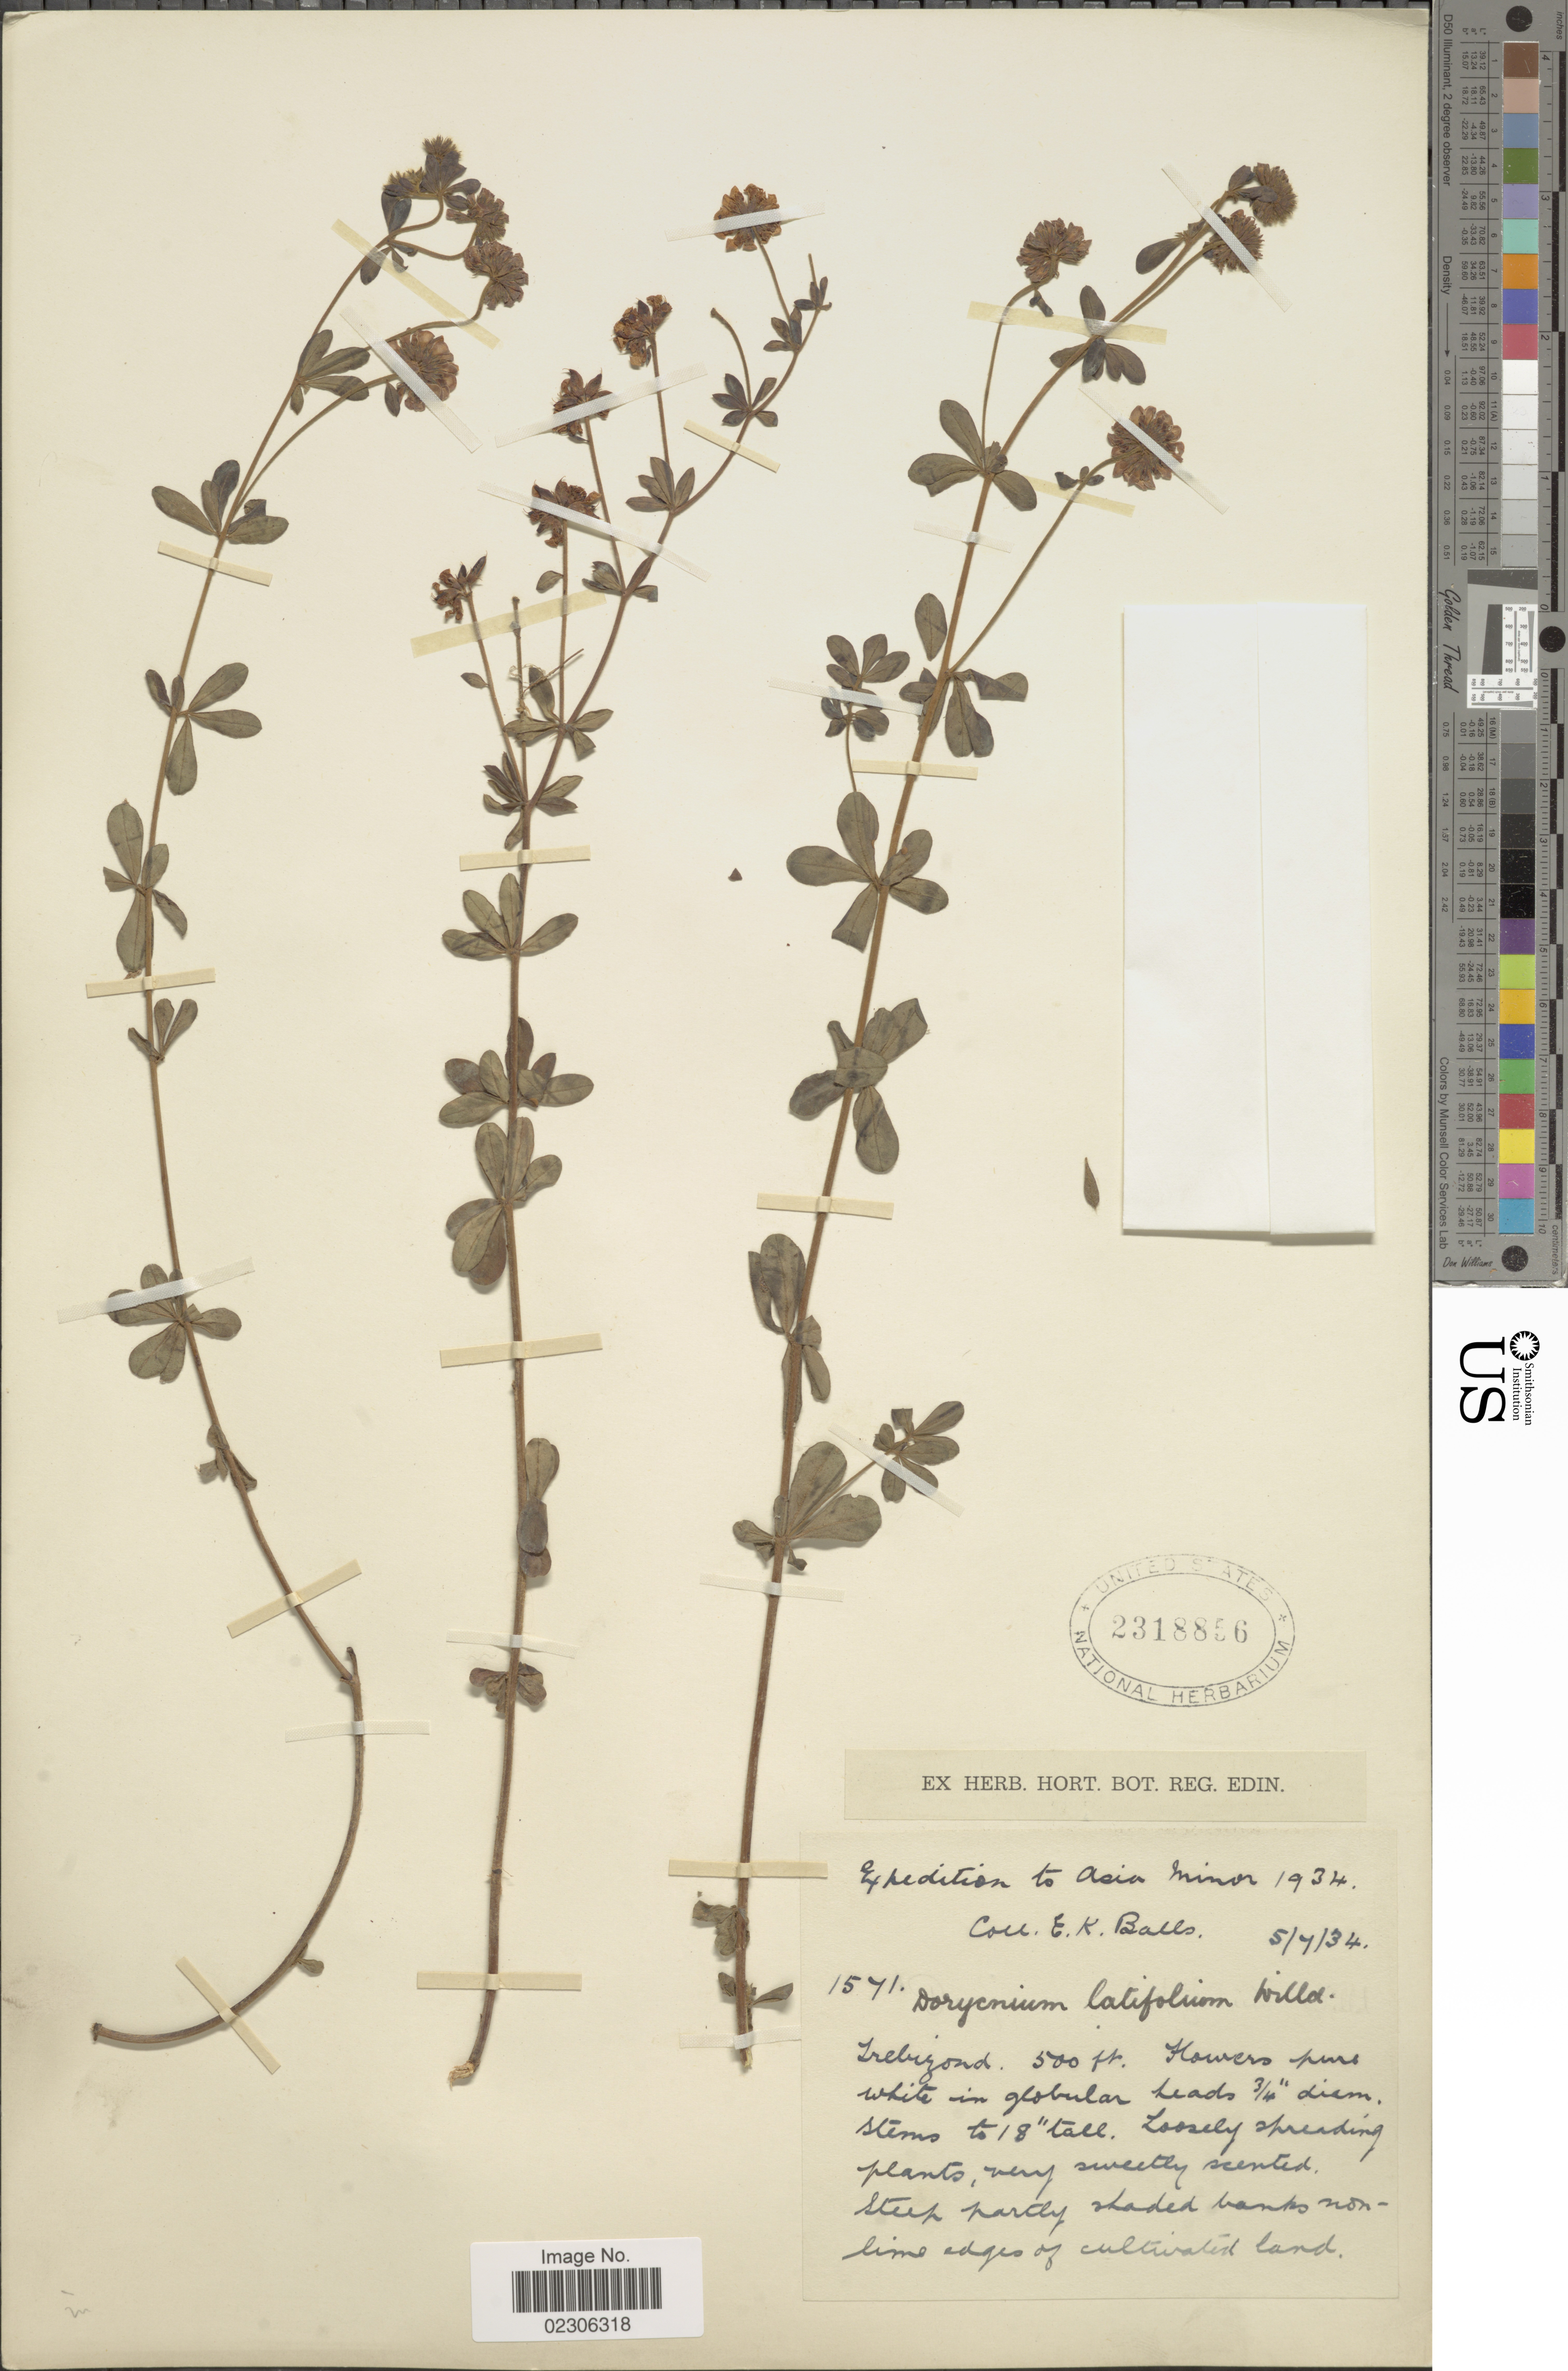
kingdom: Plantae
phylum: Tracheophyta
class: Magnoliopsida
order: Fabales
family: Fabaceae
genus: Dorycnium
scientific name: Dorycnium latifolium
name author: Willd.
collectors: E. K. Balls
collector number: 1571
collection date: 1934-07-05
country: Turkey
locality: Asia Minor, Irebezond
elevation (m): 152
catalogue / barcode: US 2318856